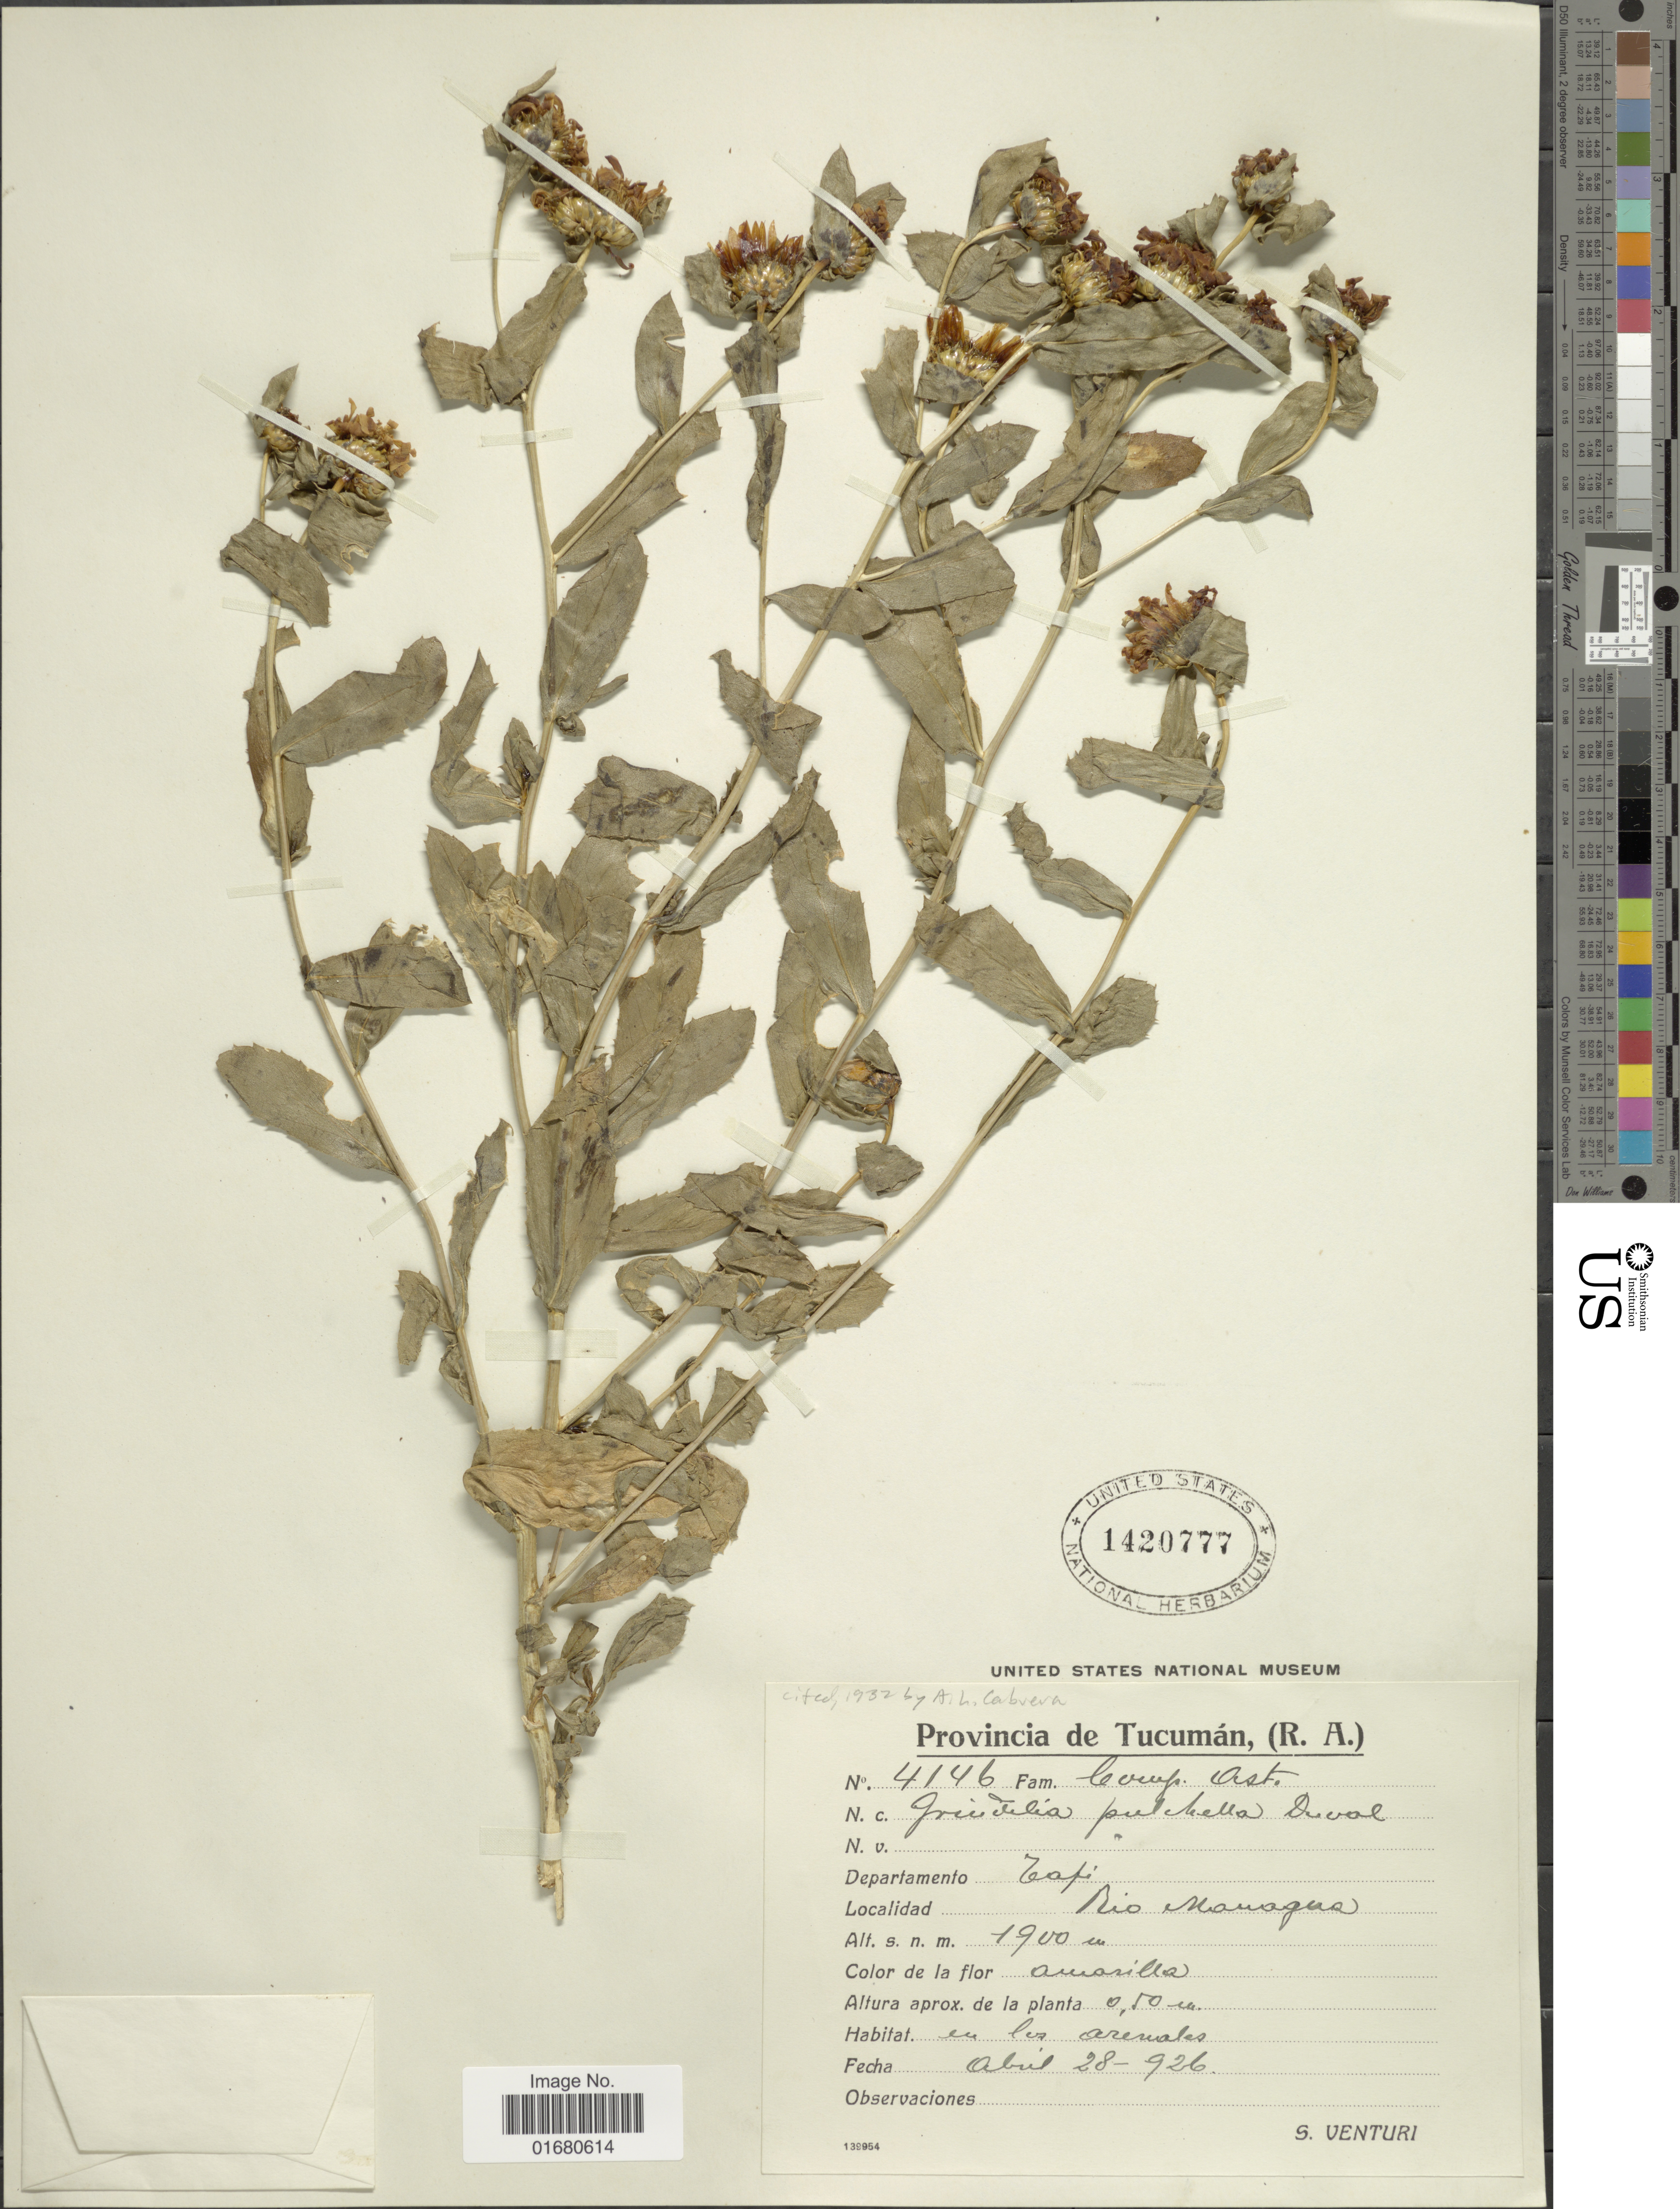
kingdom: Plantae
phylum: Tracheophyta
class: Magnoliopsida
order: Asterales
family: Asteraceae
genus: Grindelia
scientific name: Grindelia pulchella var. pulchella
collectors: S. Venturi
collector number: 4146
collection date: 1926-04-28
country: Argentina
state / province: Tucuman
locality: Departamento Tafi, Rio Managua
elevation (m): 1900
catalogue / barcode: US 1420777